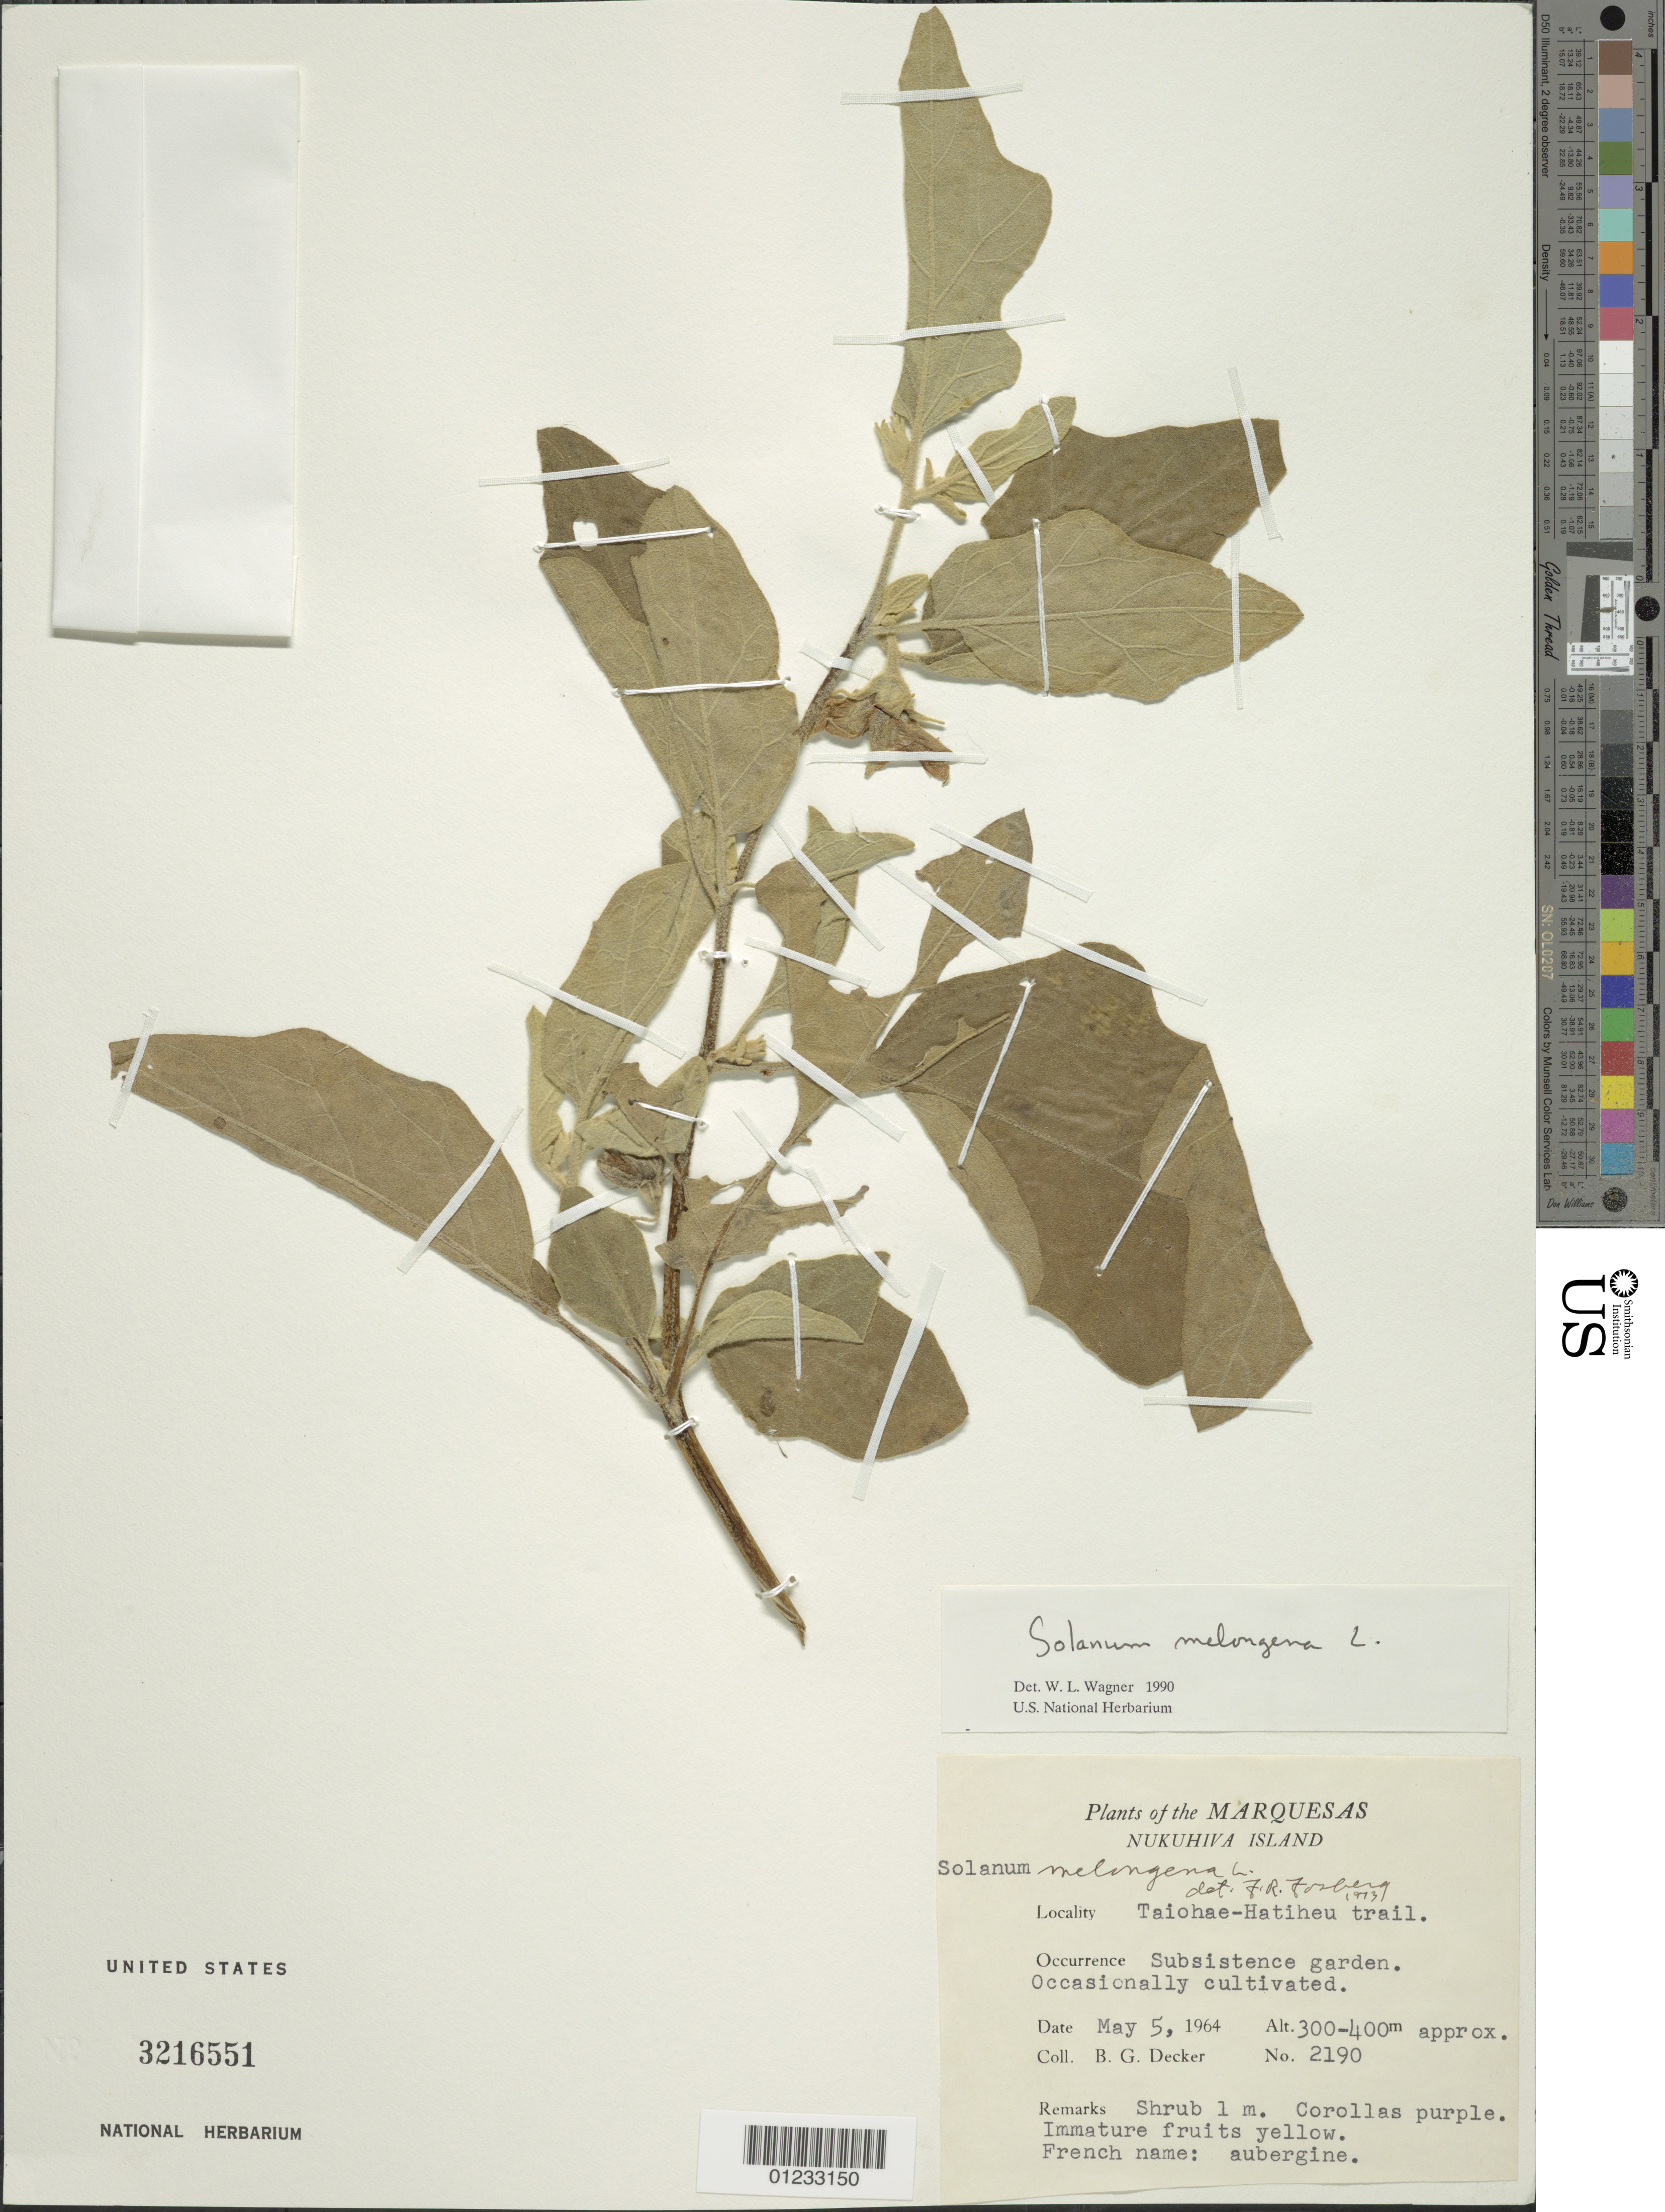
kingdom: Plantae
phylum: Tracheophyta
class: Magnoliopsida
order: Solanales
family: Solanaceae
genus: Solanum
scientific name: Solanum melongenum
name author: L.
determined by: Wagner, W. L., (BOT), Smithsonian Institution - National Museum of Natural History (UNITED STATES)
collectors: B. G. Decker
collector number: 2190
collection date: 1964-05-05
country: French Polynesia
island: Nuku Hiva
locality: Taiohae-Hatiheu Trail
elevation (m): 300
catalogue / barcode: US 3216551